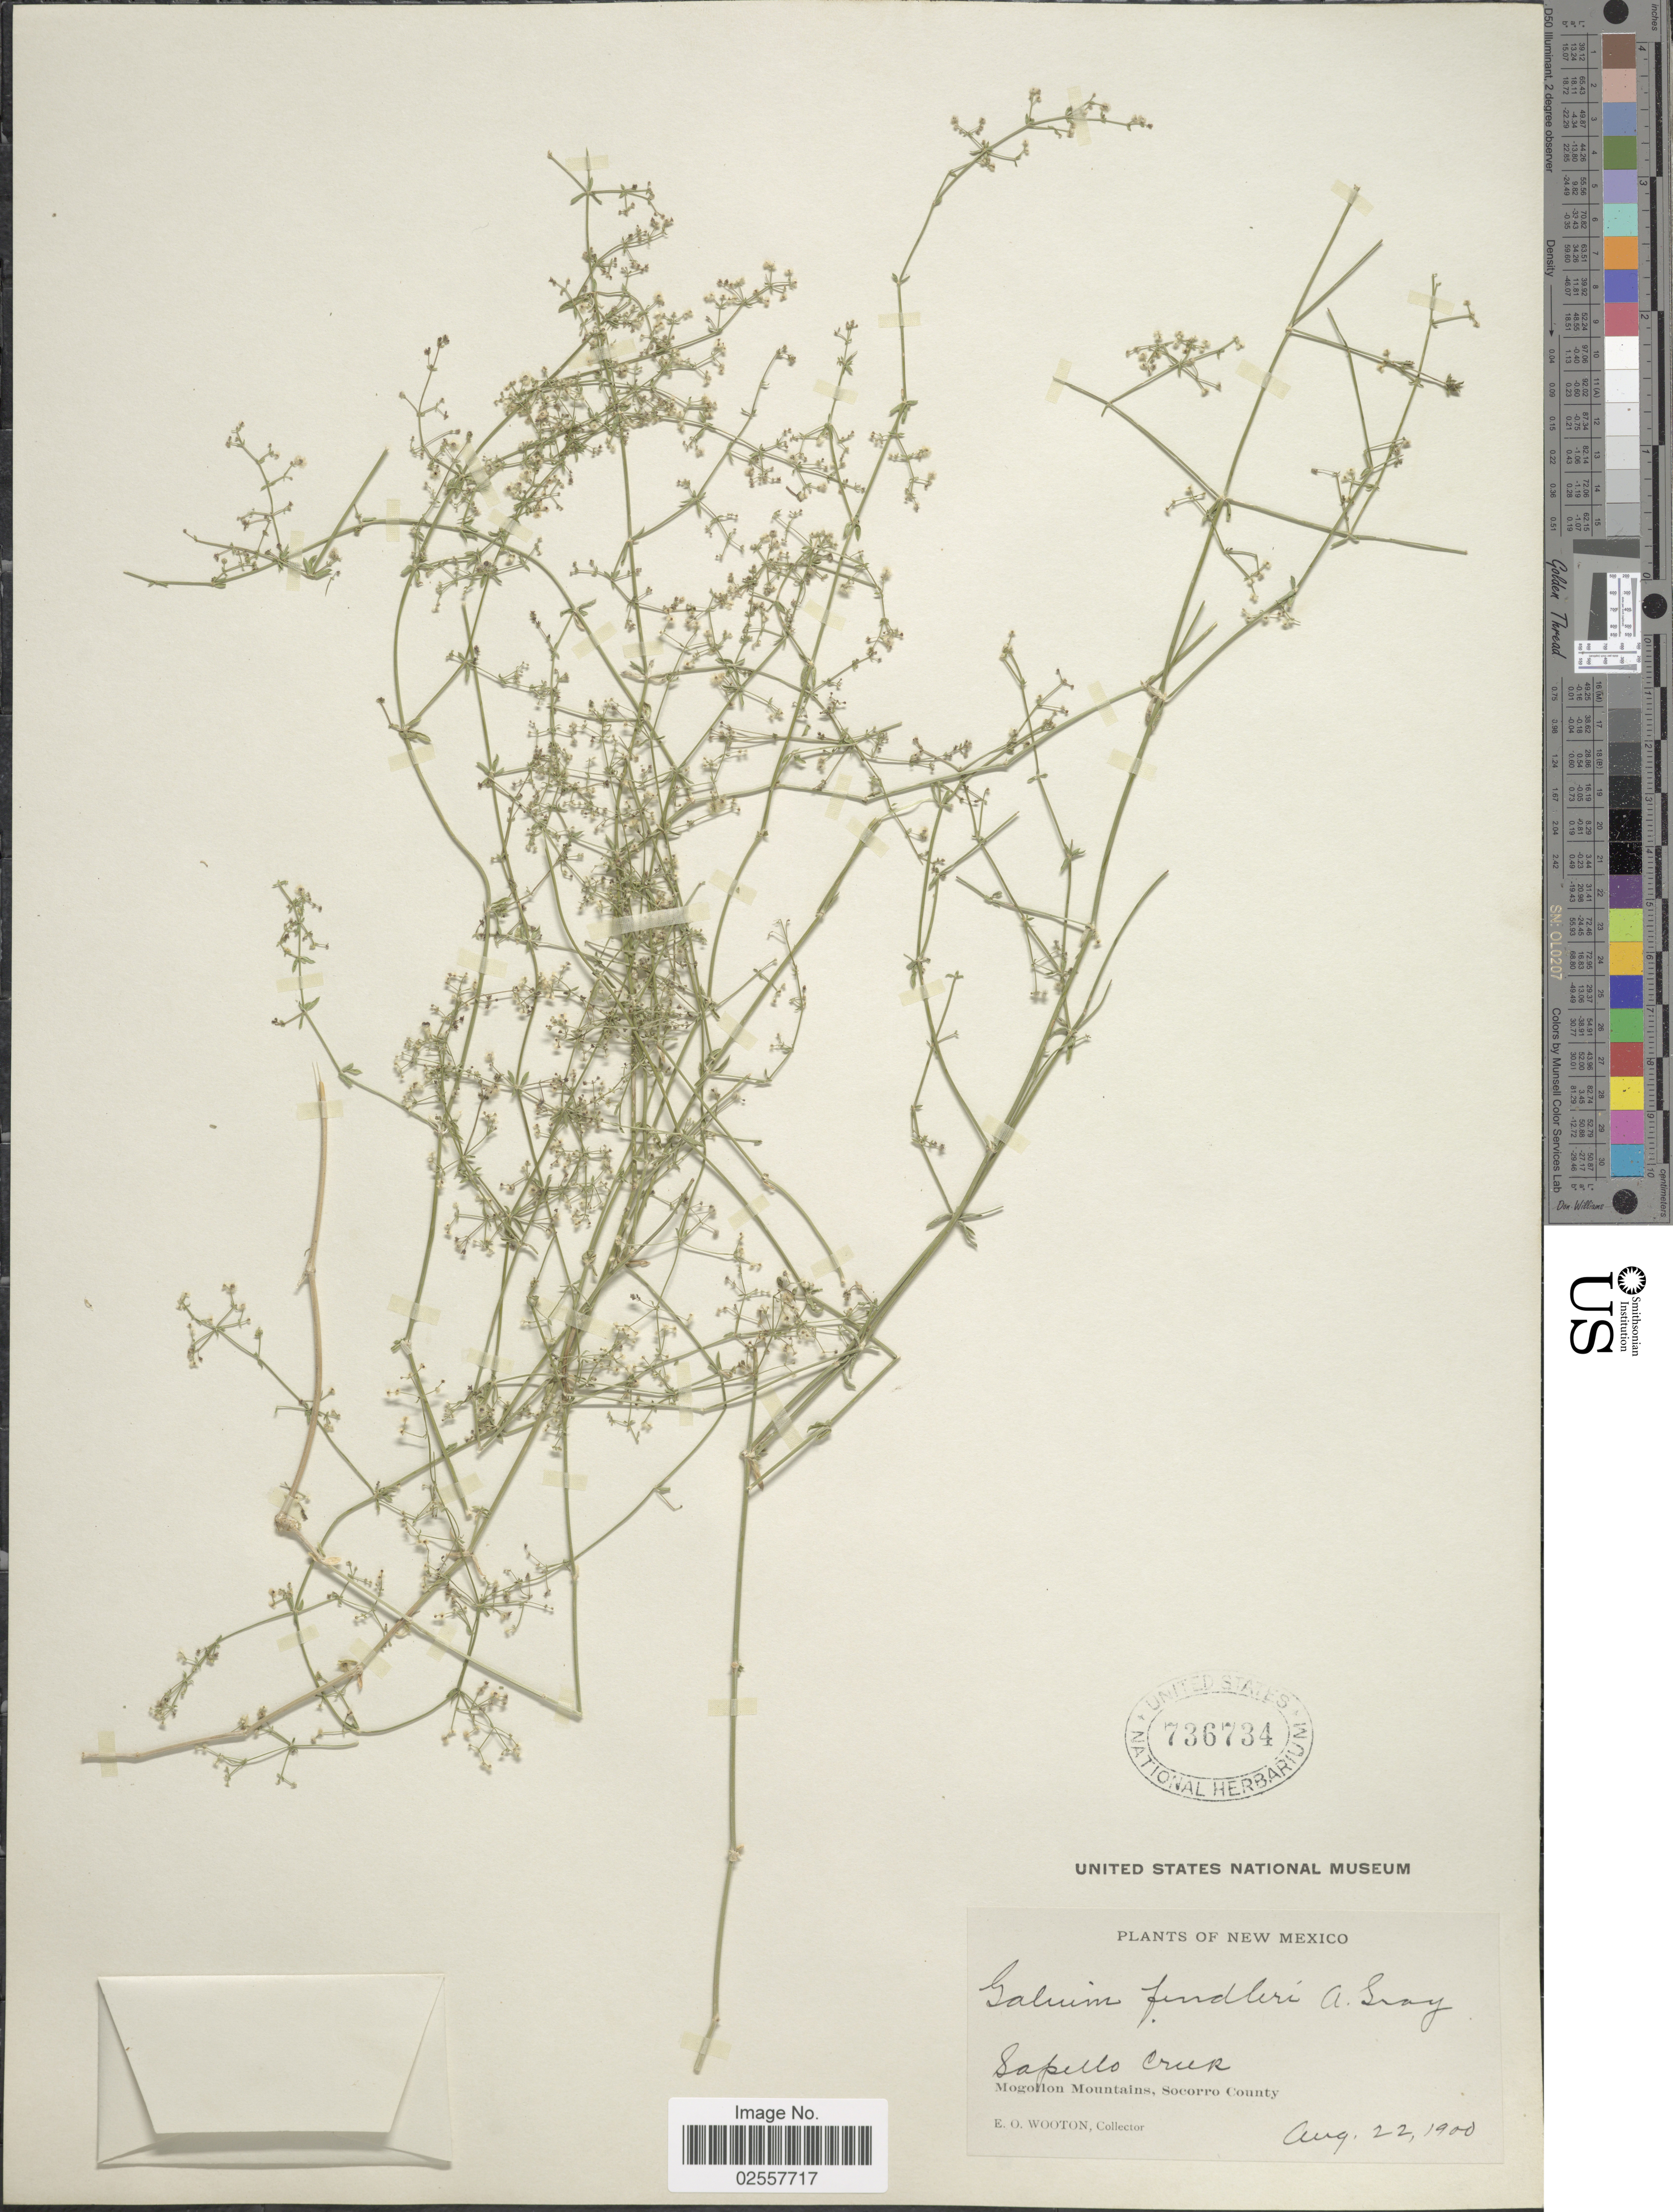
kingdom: Plantae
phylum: Tracheophyta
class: Magnoliopsida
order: Gentianales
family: Rubiaceae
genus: Galium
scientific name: Galium fendleri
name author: A. Gray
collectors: E. O. Wooton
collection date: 1900-08-22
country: United States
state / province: New Mexico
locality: Sapello Creek. Mogollon Mountains, Socorro County.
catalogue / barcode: US 736734